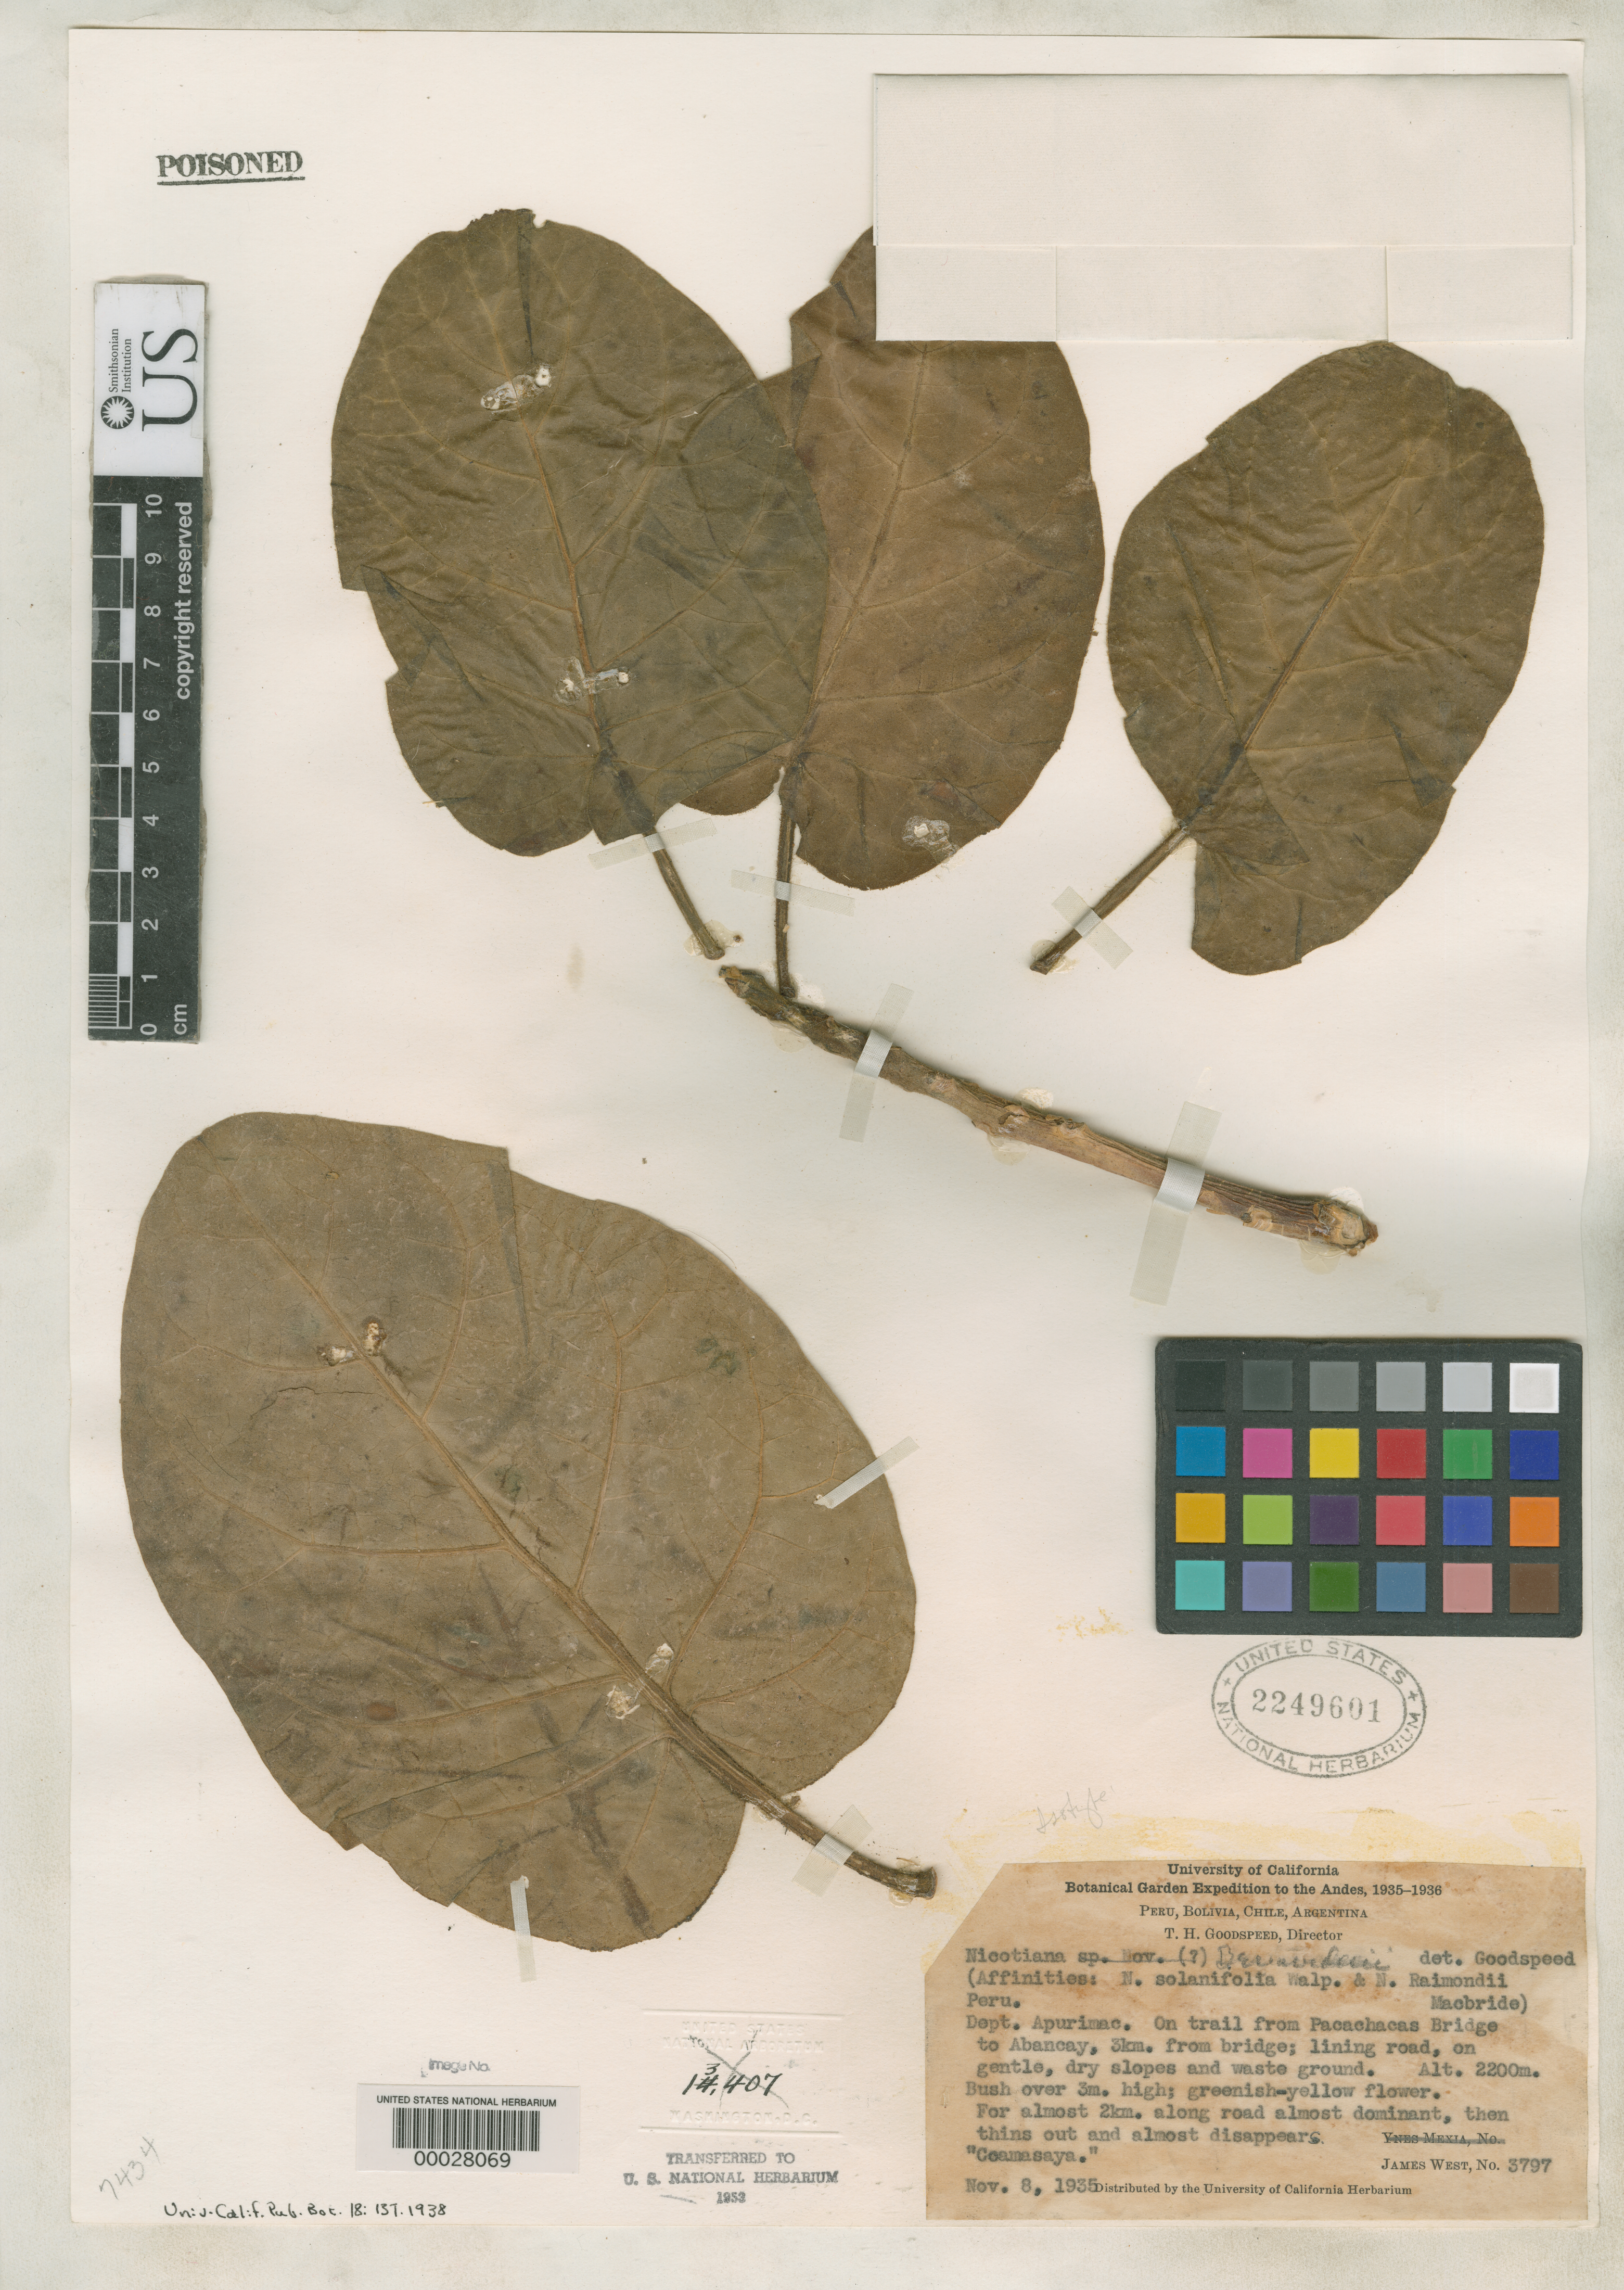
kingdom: Plantae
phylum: Tracheophyta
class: Magnoliopsida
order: Solanales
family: Solanaceae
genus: Nicotiana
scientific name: Nicotiana benavidesii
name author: Goodsp.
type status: Isotype Fragment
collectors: J. West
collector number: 3797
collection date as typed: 08 Nov 1935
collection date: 1935-11-08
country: Peru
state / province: San Martín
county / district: Mariscal Cáceres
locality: Rio Huallaga, margen Derecha del; Balsa Probana; dtto. Tocache Nuevo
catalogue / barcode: US 2249601